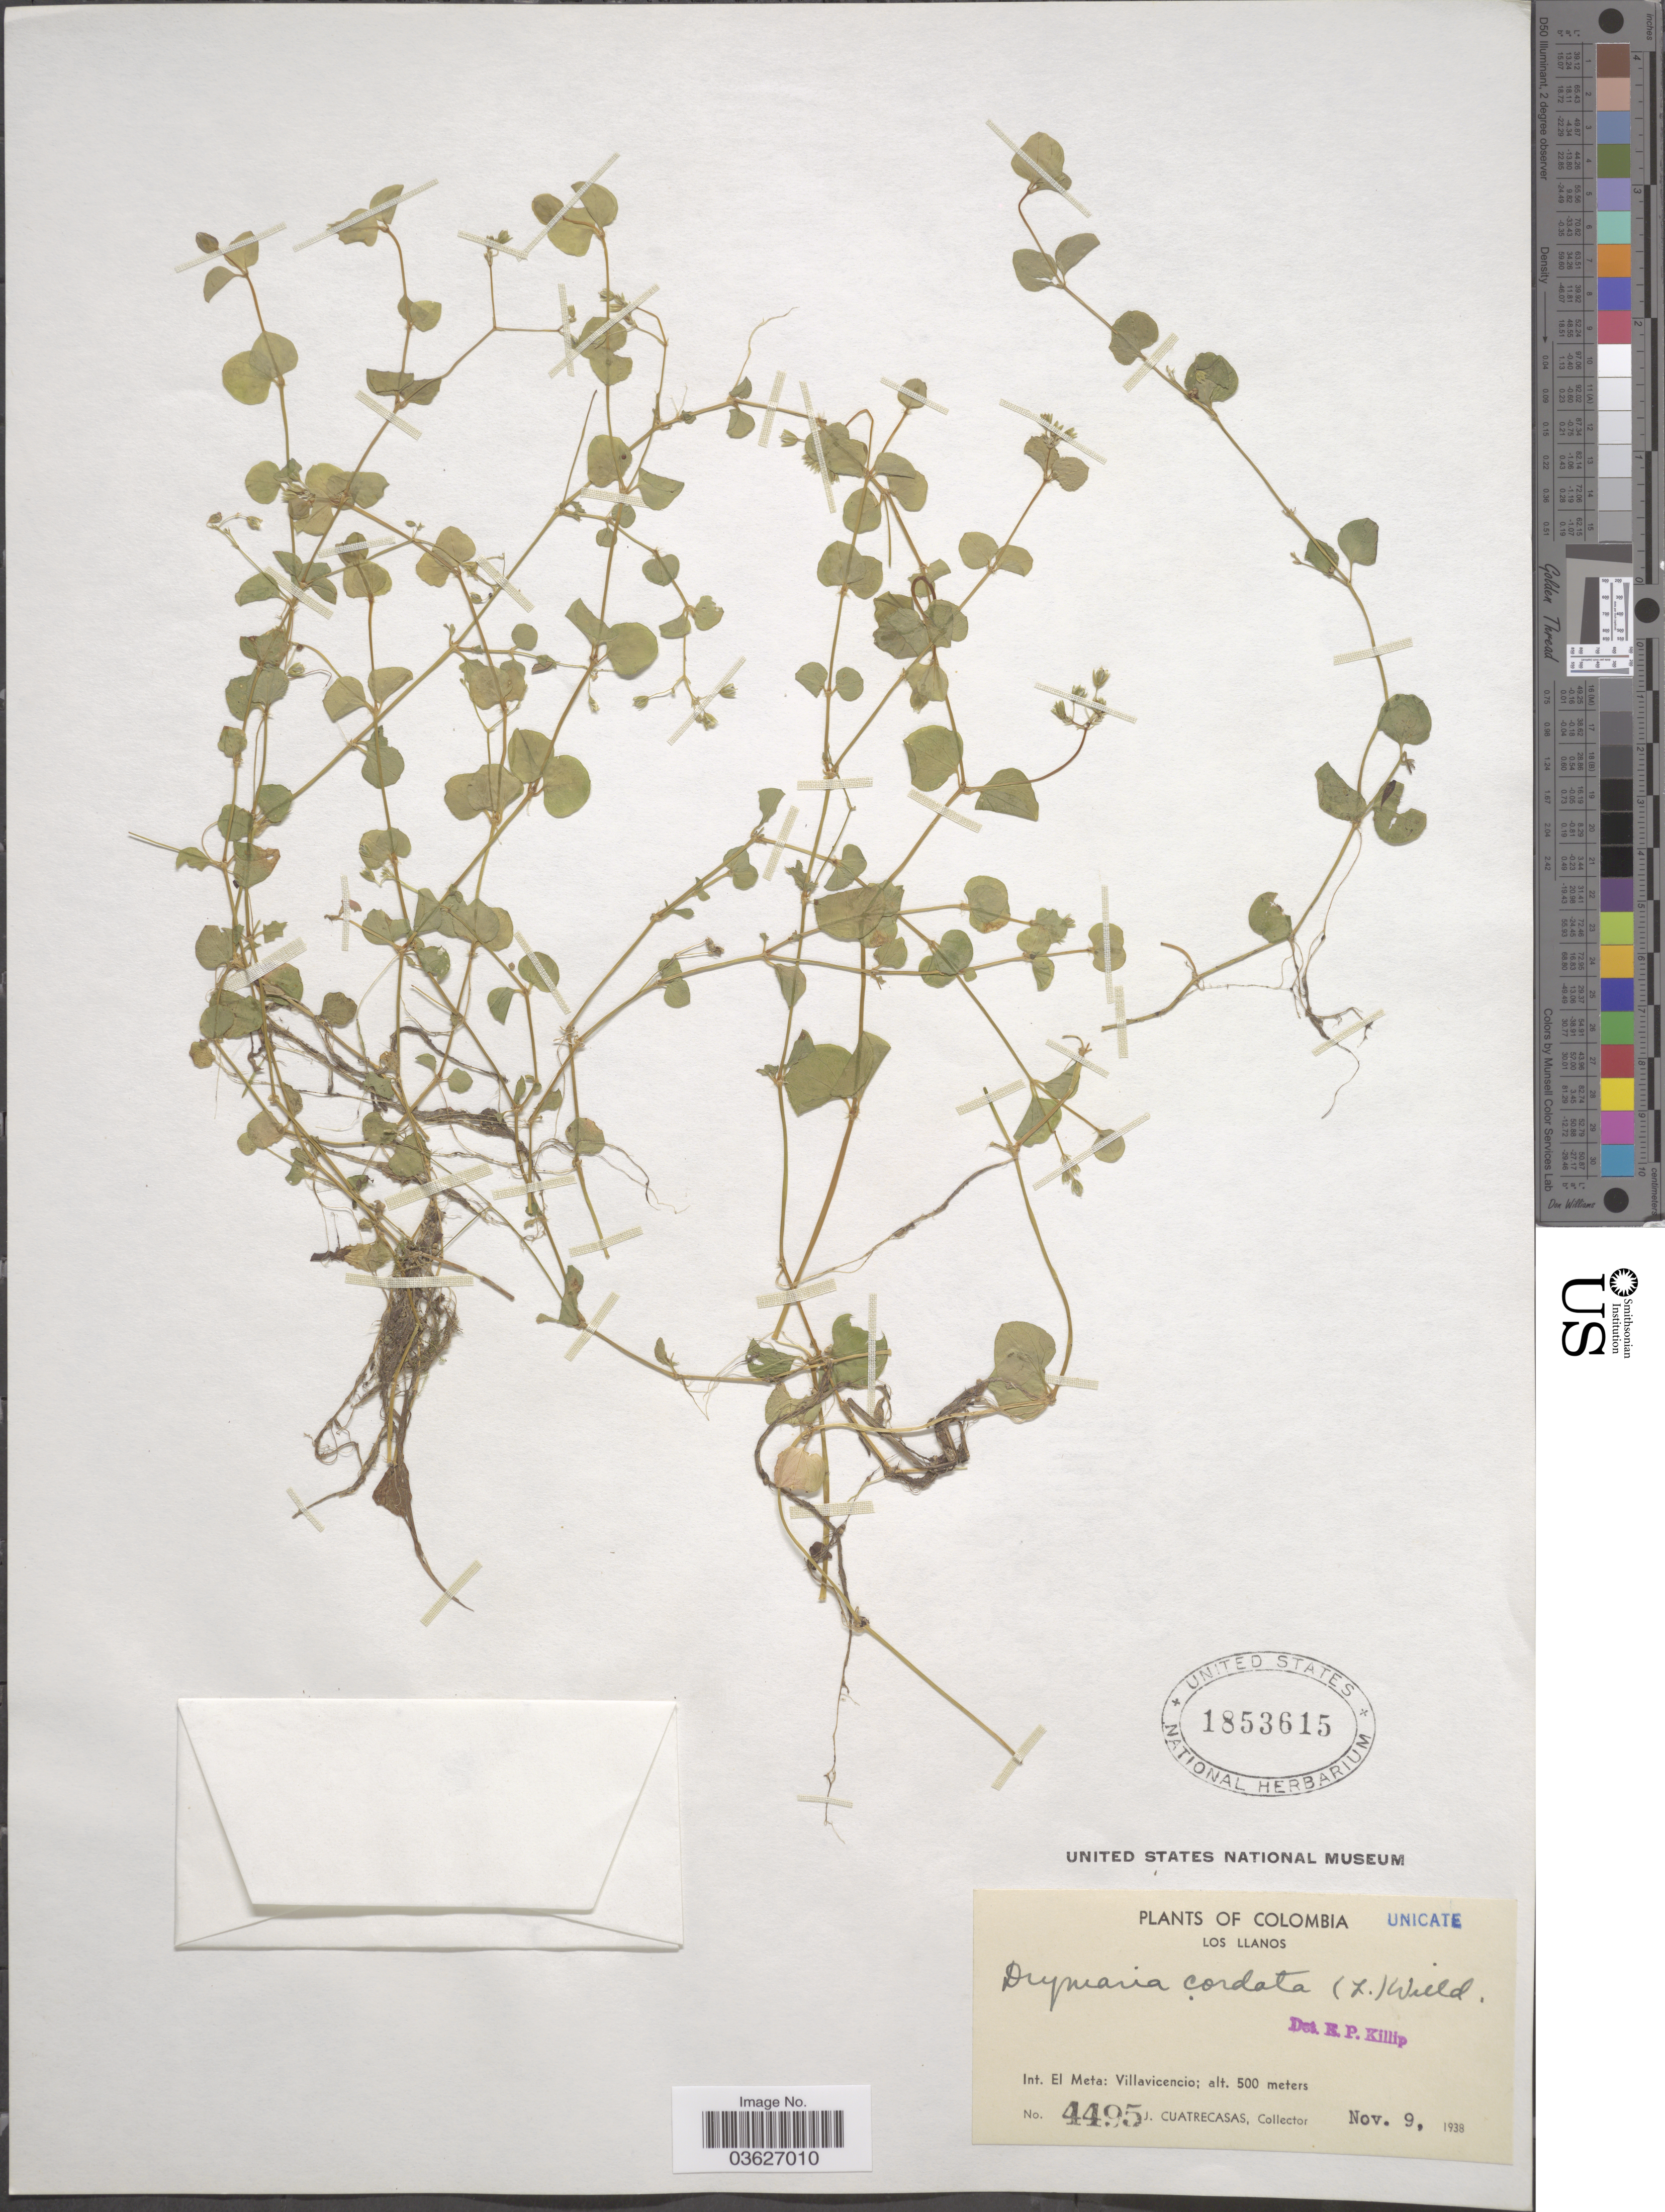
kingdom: Plantae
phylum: Tracheophyta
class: Magnoliopsida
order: Caryophyllales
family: Caryophyllaceae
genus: Drymaria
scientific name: Drymaria cordata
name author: (L.) Willd. ex Schult.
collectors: J. Cuatrecasas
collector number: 4495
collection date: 1938-11-09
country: Colombia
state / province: Meta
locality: Los Llanos. Int. el Meta: Villavicencio.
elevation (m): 500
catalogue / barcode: US 1853615